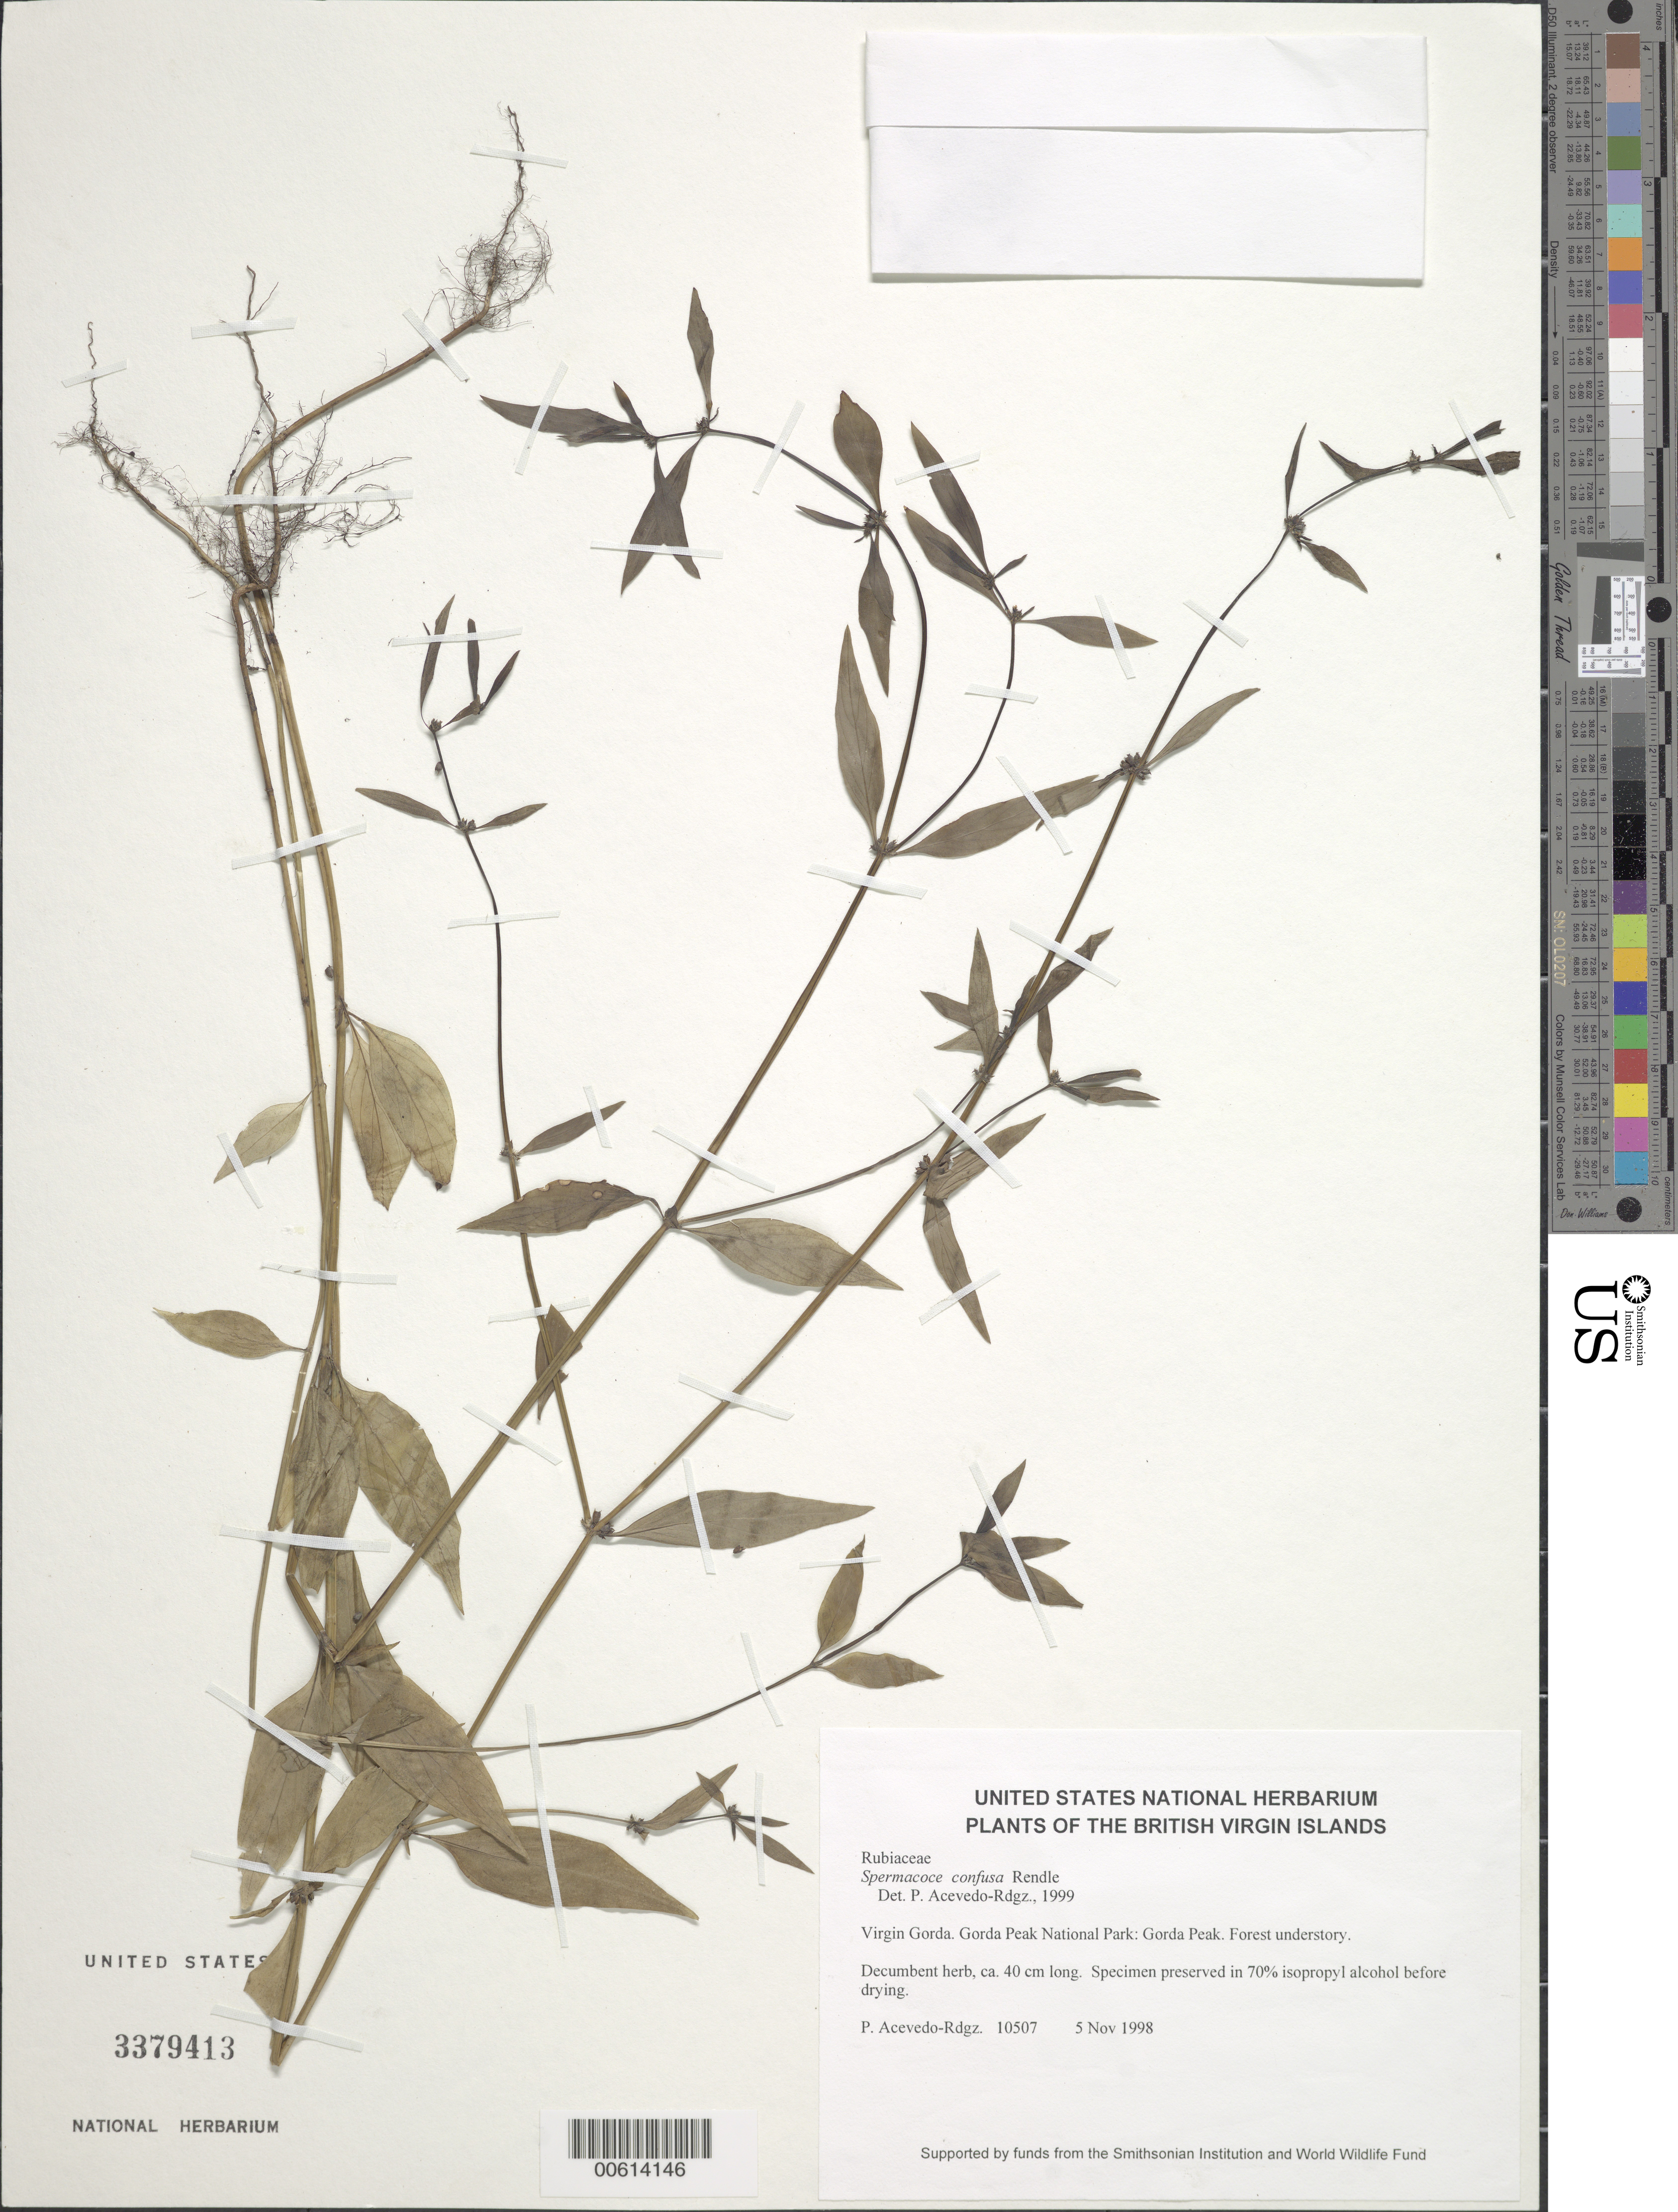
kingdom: Plantae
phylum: Tracheophyta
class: Magnoliopsida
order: Gentianales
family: Rubiaceae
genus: Spermacoce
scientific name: Spermacoce confusa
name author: Rendle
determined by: Acevedo-Rodríguez, P., (BOT), Smithsonian Institution - National Museum of Natural History (UNITED STATES)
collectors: P. Acevedo-Rodr.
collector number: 10507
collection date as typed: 05 Nov 1998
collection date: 1998-11-05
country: British Virgin Islands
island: Virgin Gorda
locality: Gorda Peak National Park: Gorda Peak.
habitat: Forest understory.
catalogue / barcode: US 3379413